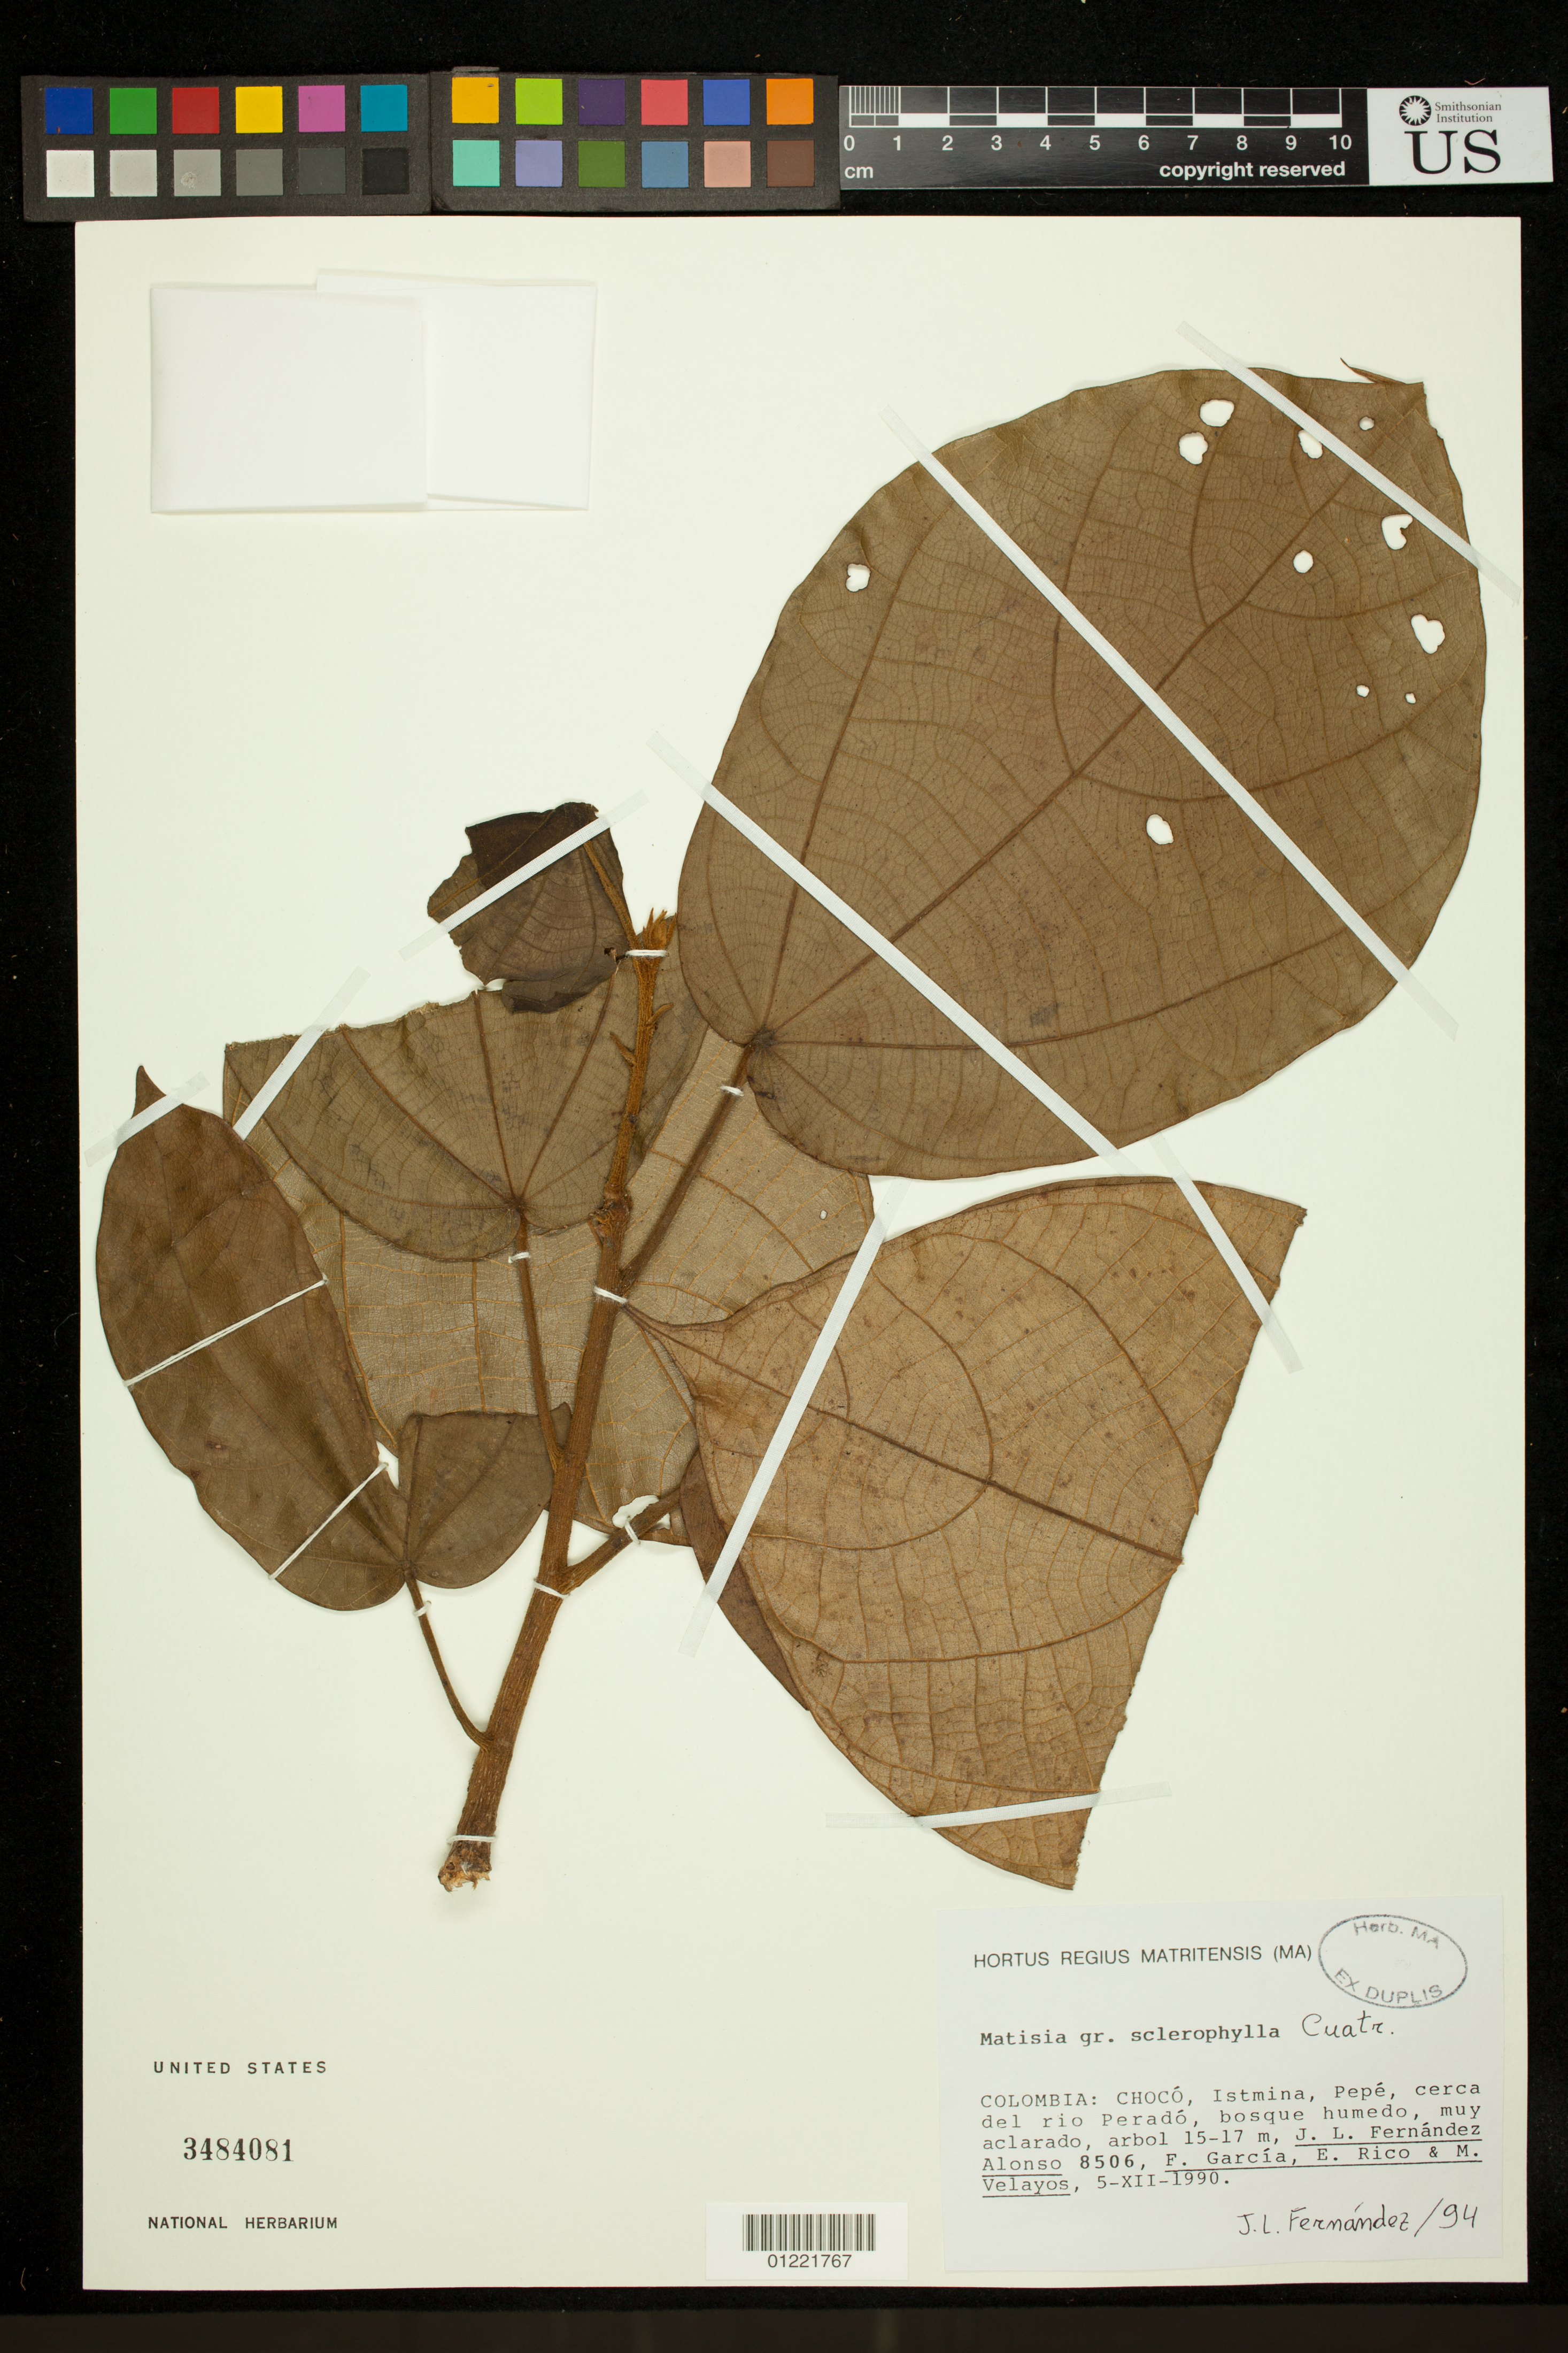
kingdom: Plantae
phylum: Tracheophyta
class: Magnoliopsida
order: Malvales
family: Malvaceae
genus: Matisia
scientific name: Matisia sclerophylla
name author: Cuatrec.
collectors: J. L. Fernández-Alonso, F. Garcia, E. Rico & M. Velayos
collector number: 8506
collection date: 1990-12-05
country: Colombia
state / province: Choco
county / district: Istmina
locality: Pepe, cerca del rio Perado, bosque humedo, muy aclarado.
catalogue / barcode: US 3484081